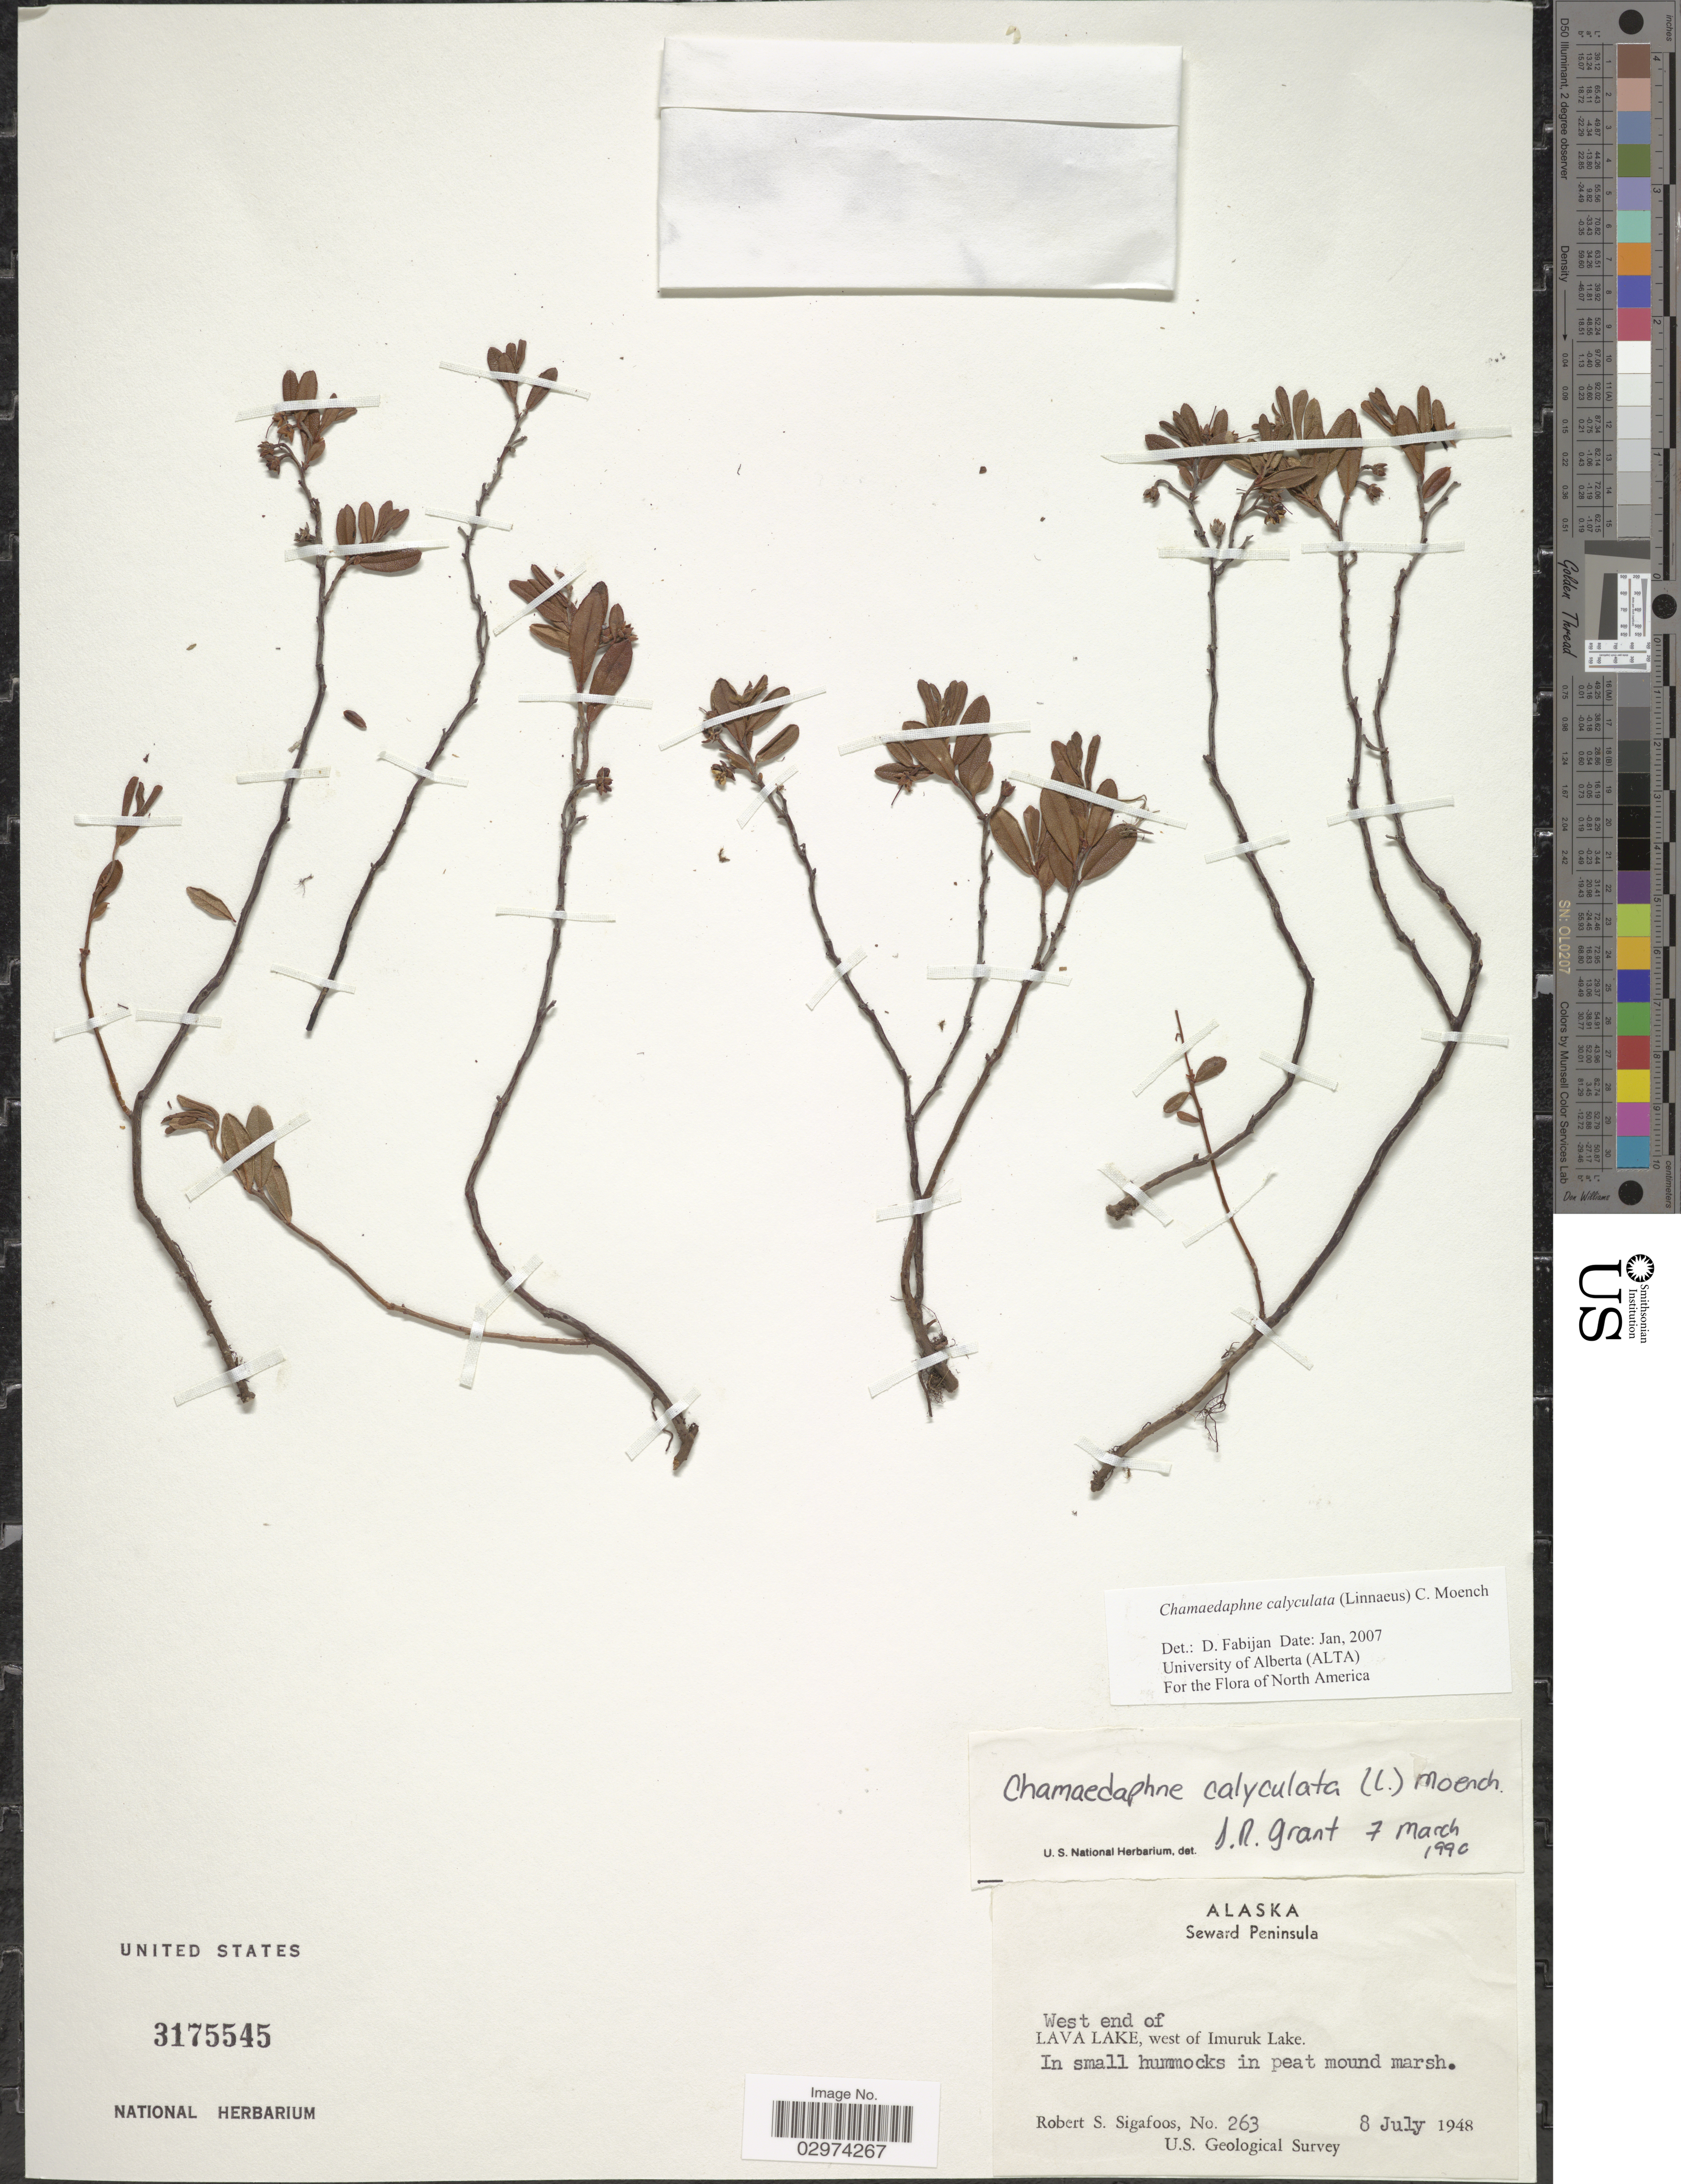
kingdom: Plantae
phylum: Tracheophyta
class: Magnoliopsida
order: Ericales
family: Ericaceae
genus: Chamaedaphne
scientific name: Chamaedaphne calyculata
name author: (L.) Moench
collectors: R. Sigafoos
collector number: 263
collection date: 1948-07-08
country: United States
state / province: Alaska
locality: Seward Peninsula. West end of Lava Lake, west of Imuruk Lake.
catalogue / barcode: US 3175545